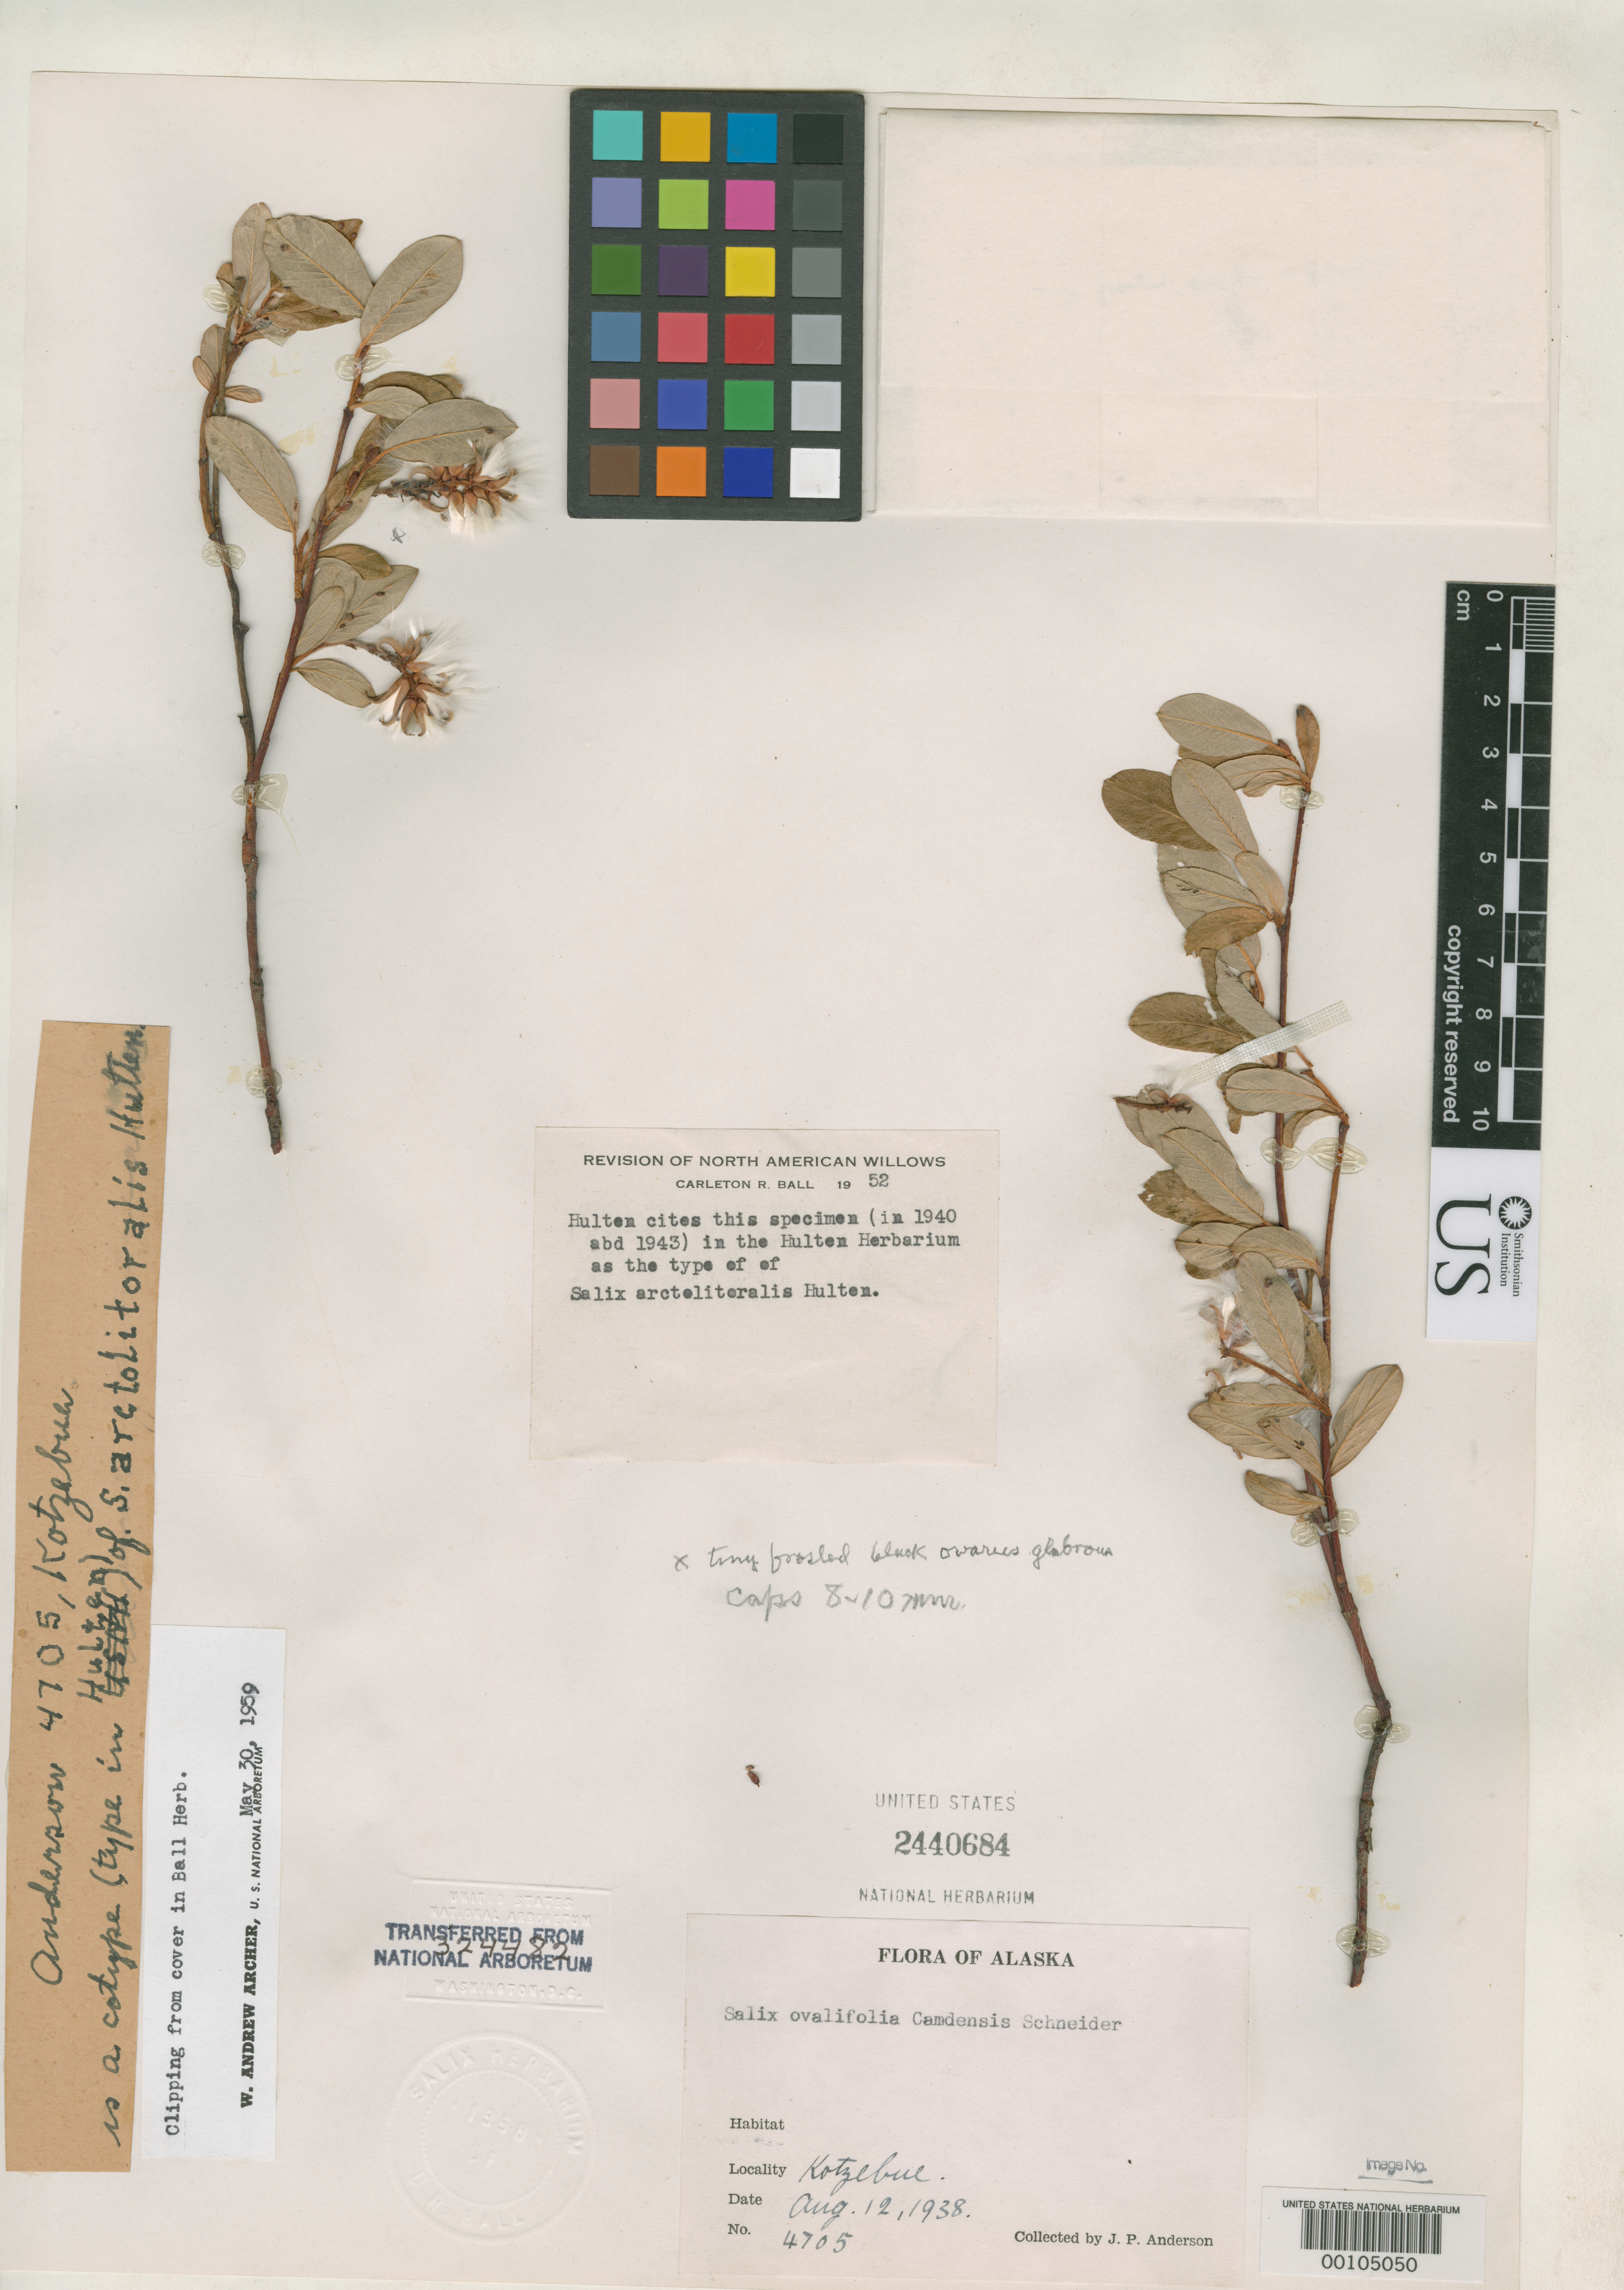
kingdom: Plantae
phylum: Tracheophyta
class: Magnoliopsida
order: Malpighiales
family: Salicaceae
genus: Salix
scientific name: Salix arctolitoralis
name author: Hultén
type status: Type Fragment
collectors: J. P. Anderson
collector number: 4705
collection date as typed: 12 Aug 1938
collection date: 1938-08-12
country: United States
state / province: Alaska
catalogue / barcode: US 2440684